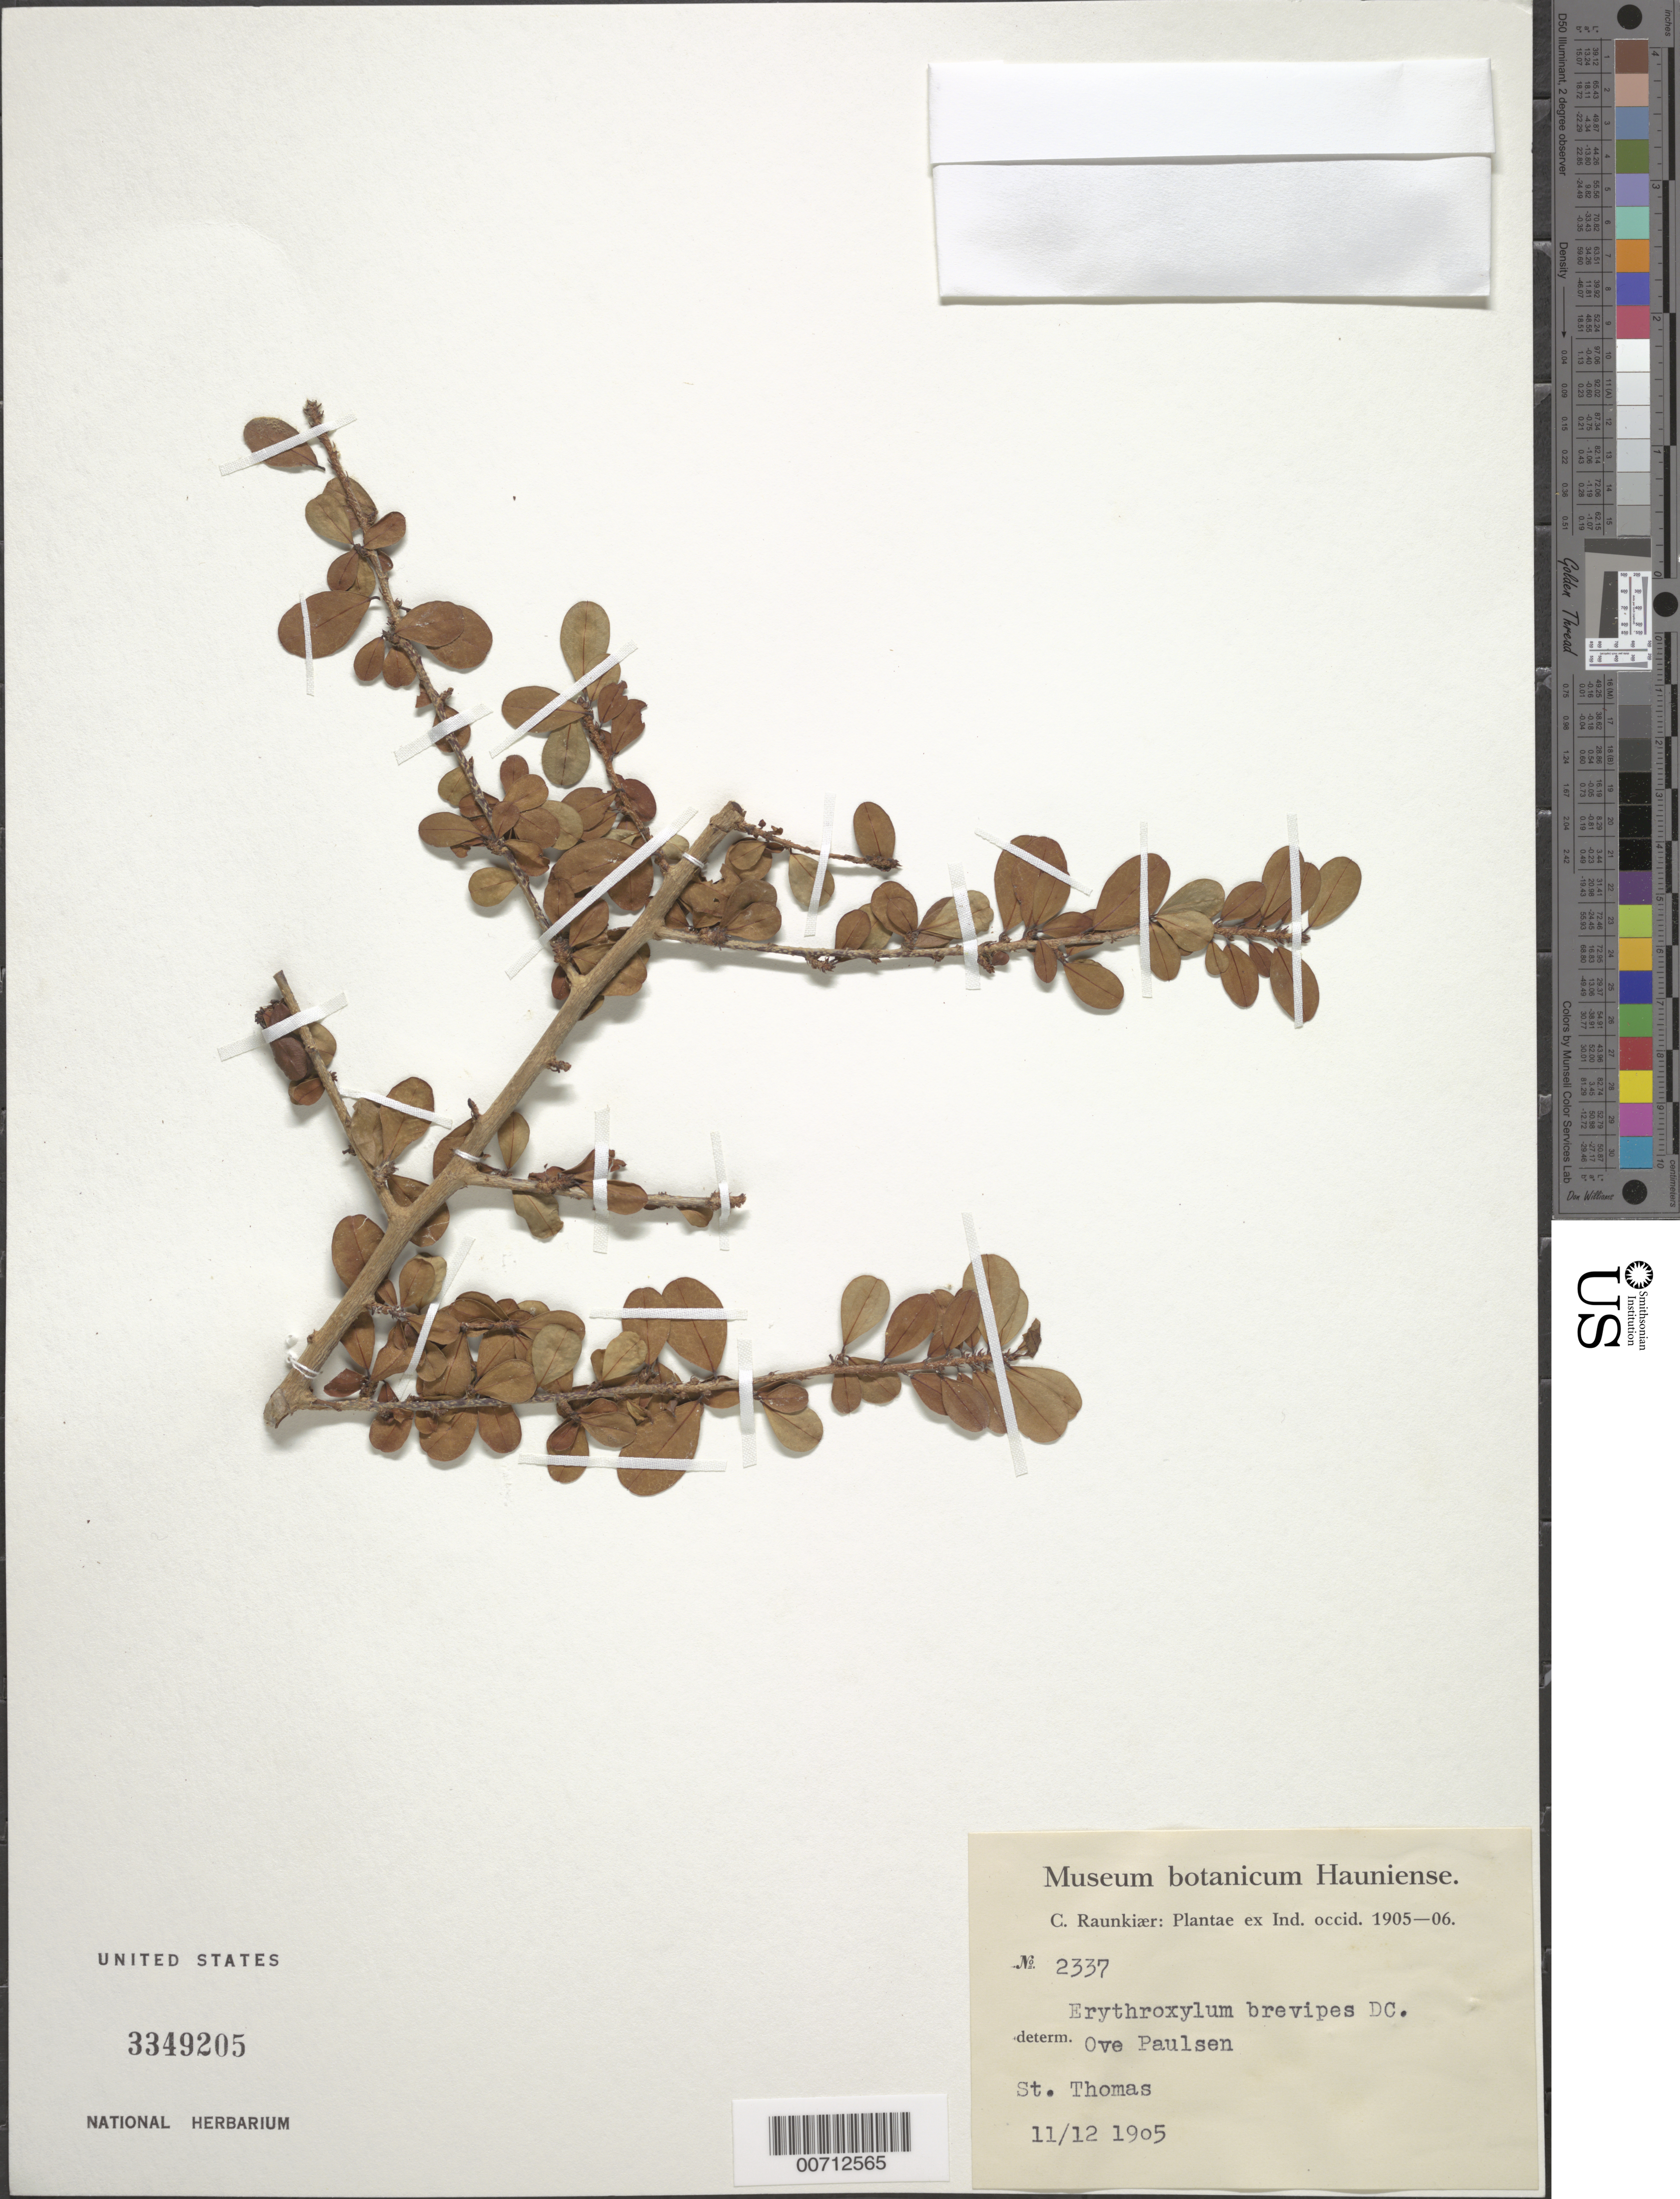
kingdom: Plantae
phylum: Tracheophyta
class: Magnoliopsida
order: Malpighiales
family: Erythroxylaceae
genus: Erythroxylum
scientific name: Erythroxylum brevipes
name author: DC.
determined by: Paulsen, O.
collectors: C. C. Raunkiaer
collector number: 2337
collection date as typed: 12 Nov 1905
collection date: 1905-11-12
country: U.S. Virgin Islands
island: St. Thomas Island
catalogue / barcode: US 3349205